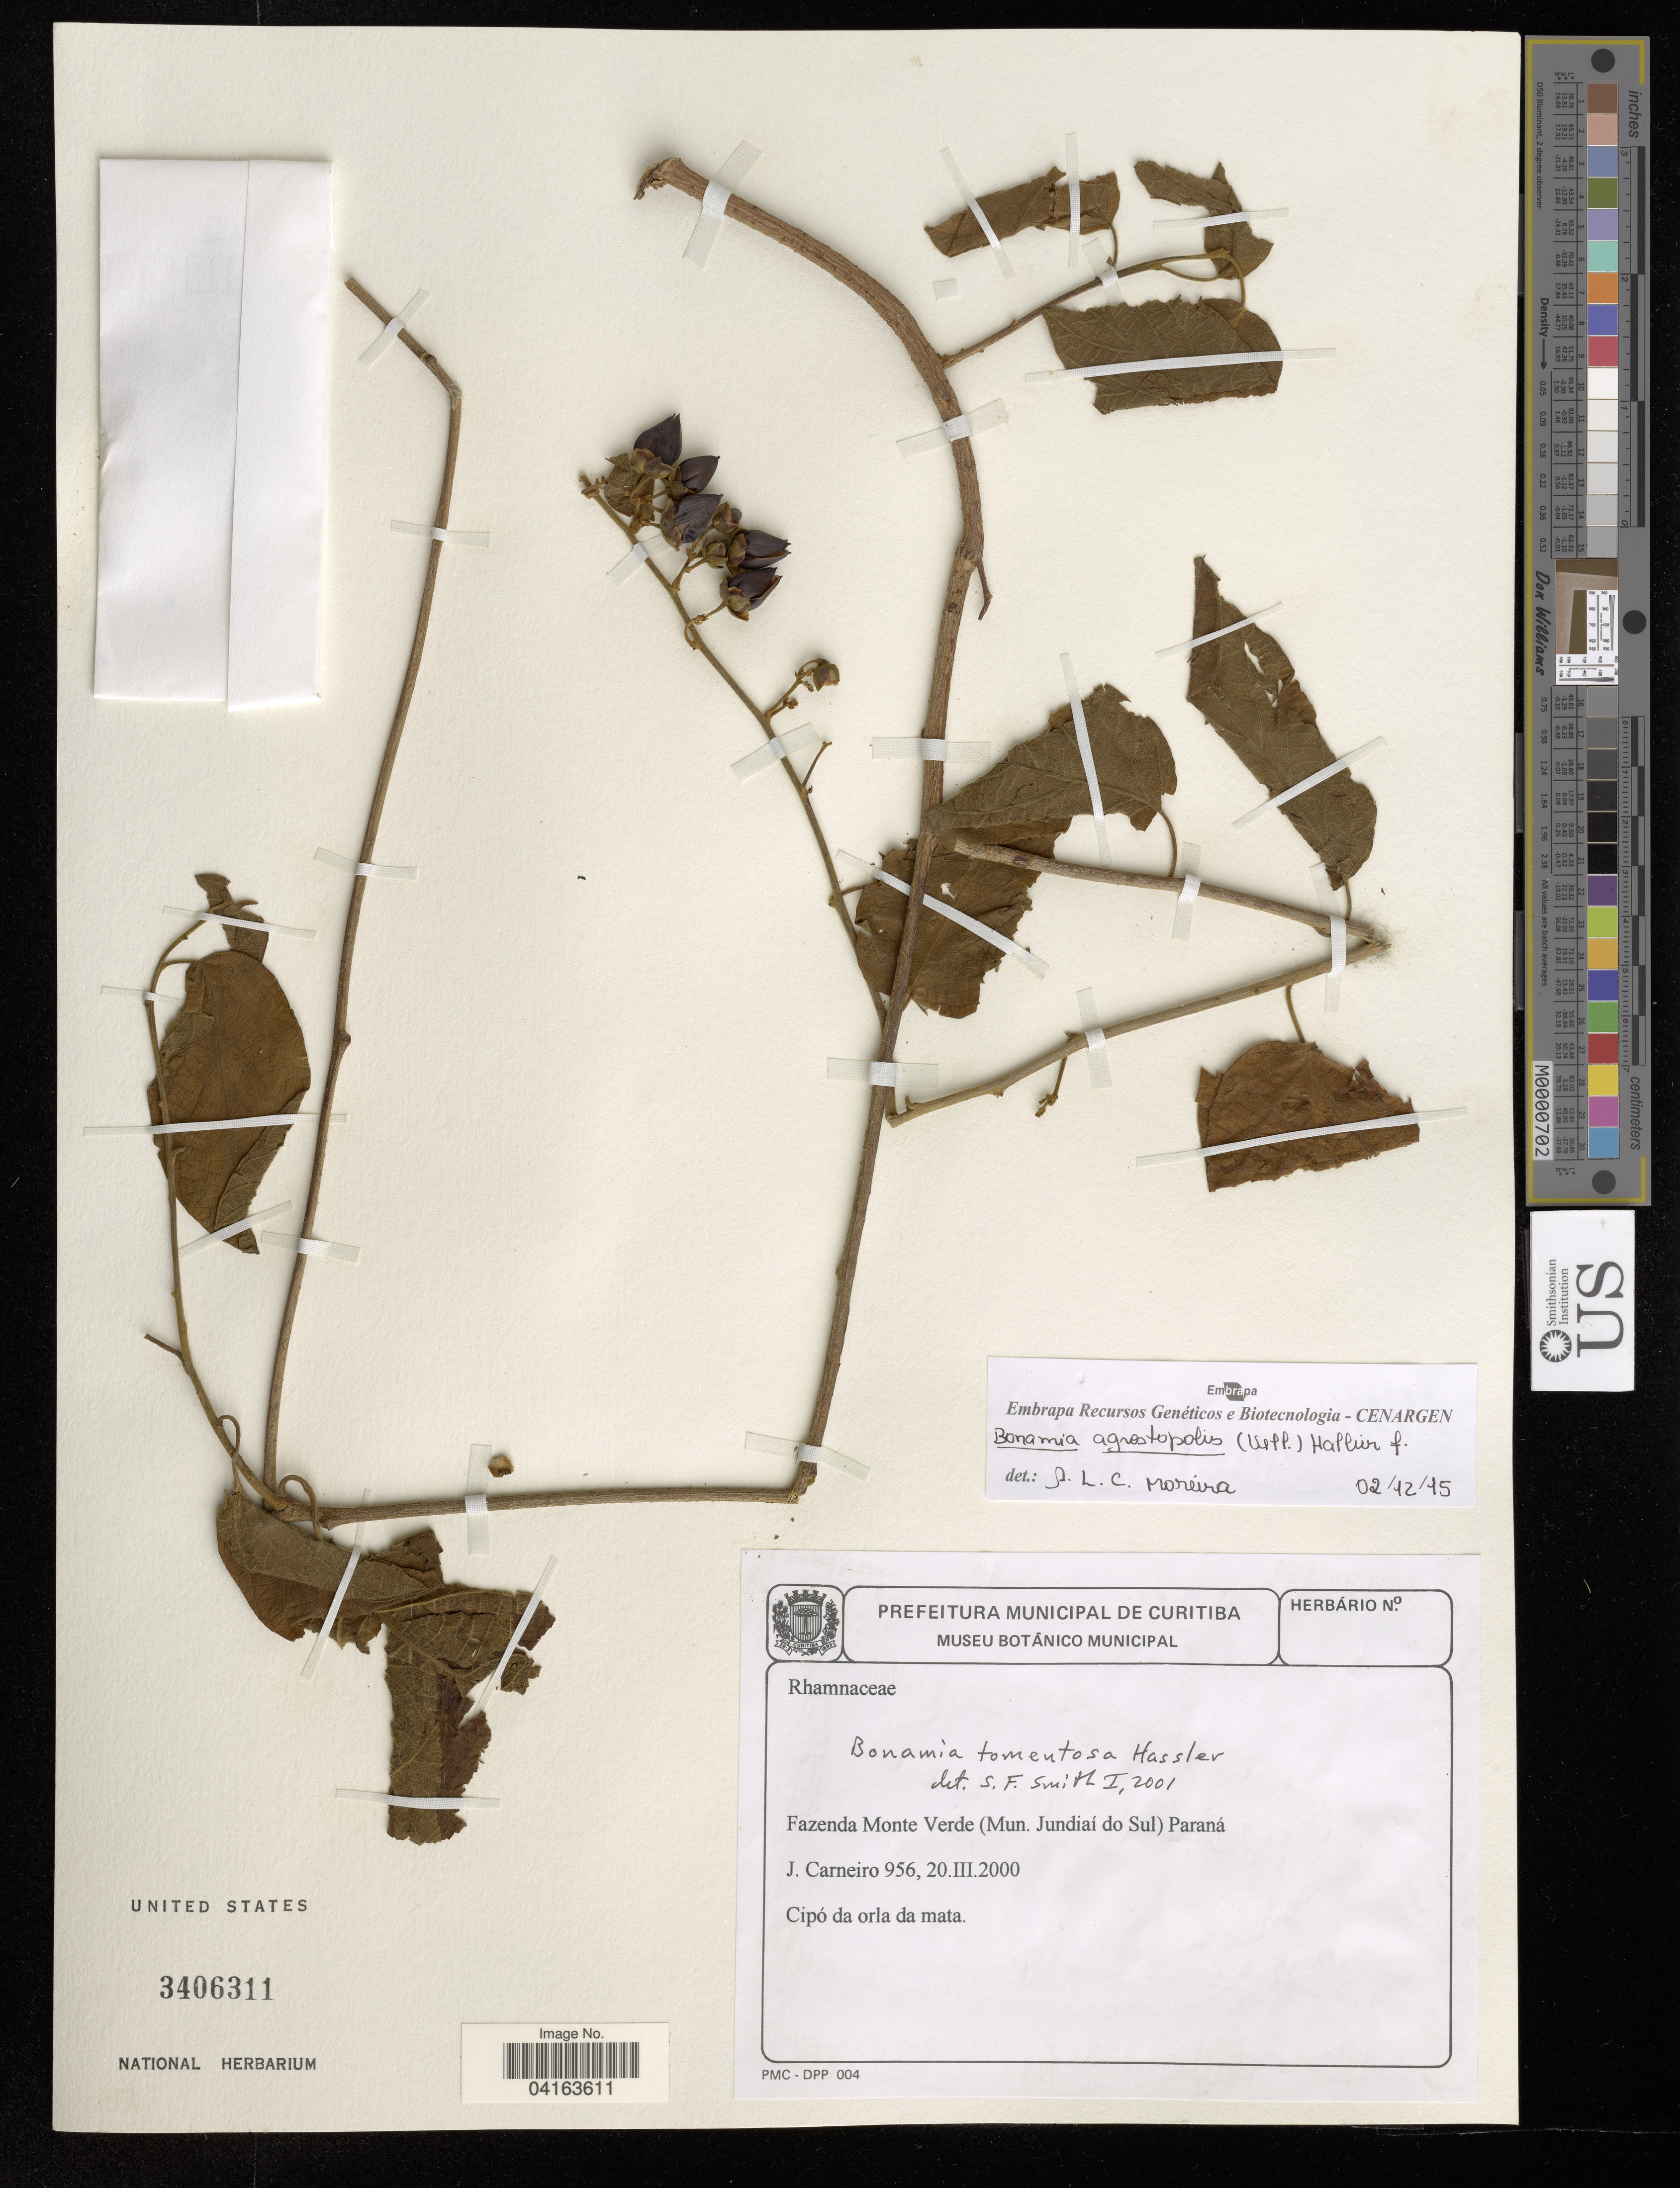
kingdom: Plantae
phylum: Tracheophyta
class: Magnoliopsida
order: Solanales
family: Convolvulaceae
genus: Bonamia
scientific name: Bonamia agrostopolis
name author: (Vell.) Hallier f.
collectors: J. Carneiro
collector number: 956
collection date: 2000-03-20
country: Brazil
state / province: Paraná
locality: Fazenda Monte Verde (Mun. Jundiaí do Sul). Cipó da orla da mata.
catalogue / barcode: US 3406311